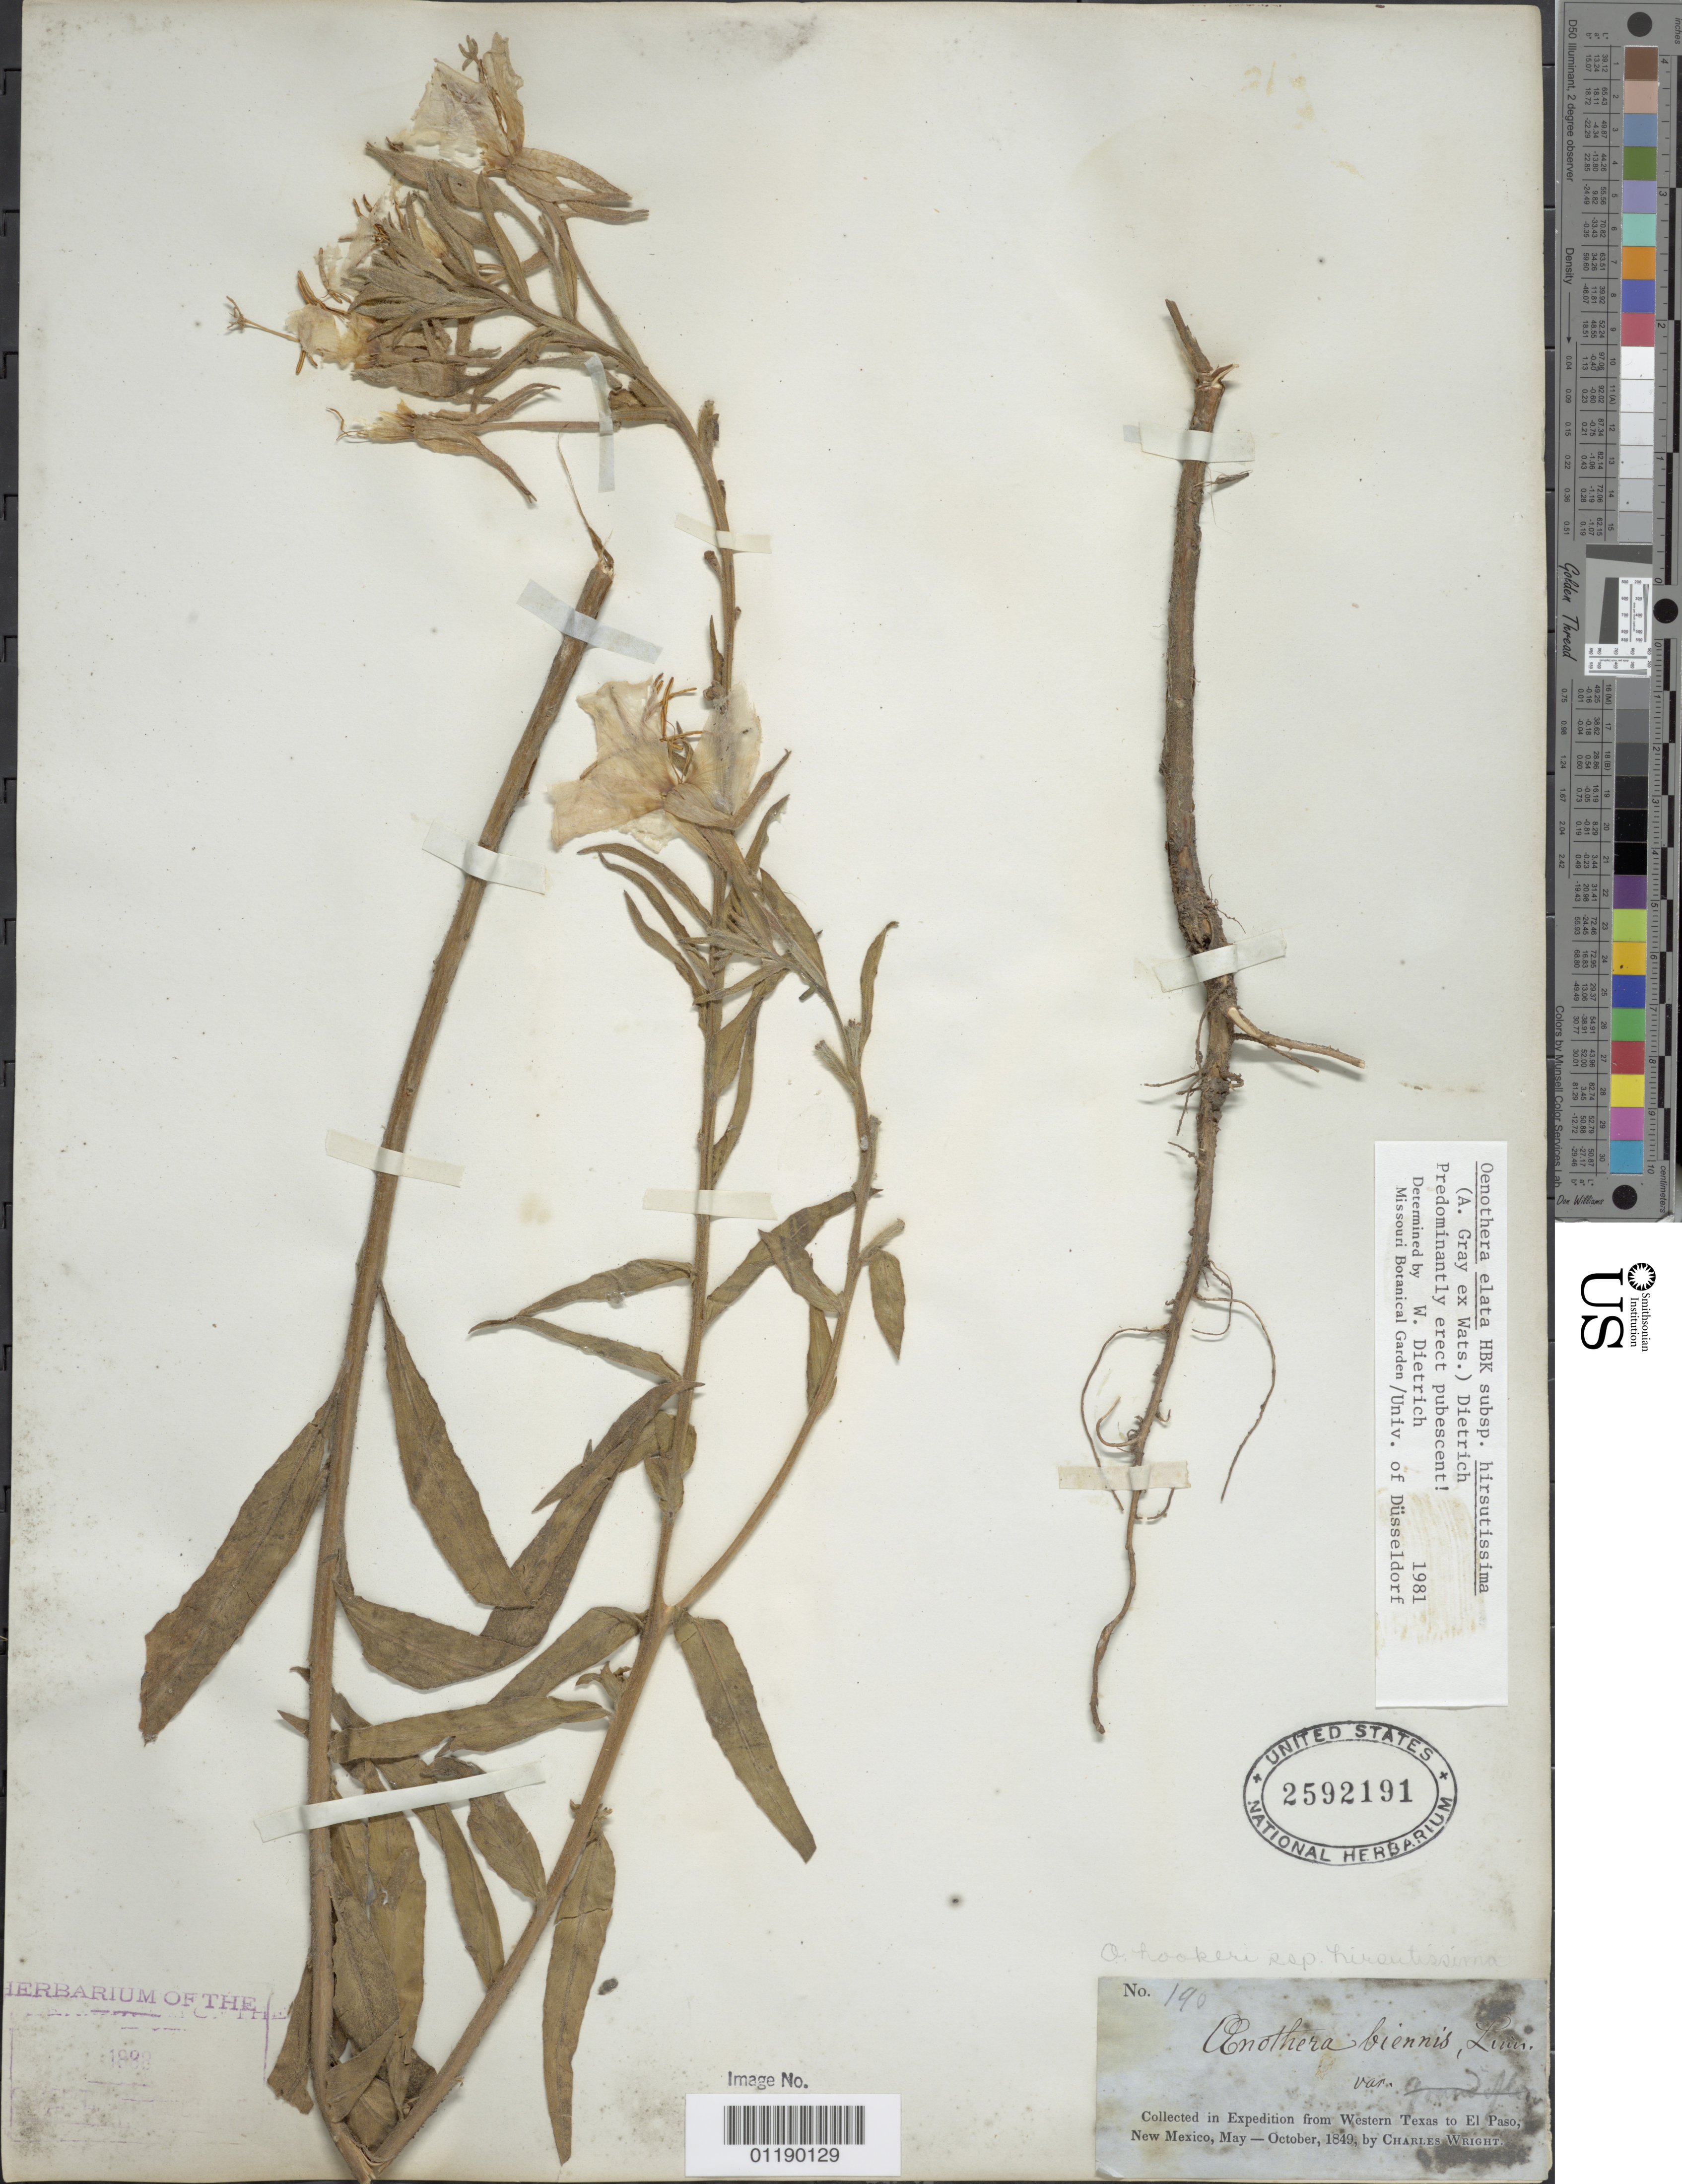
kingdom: Plantae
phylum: Tracheophyta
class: Magnoliopsida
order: Myrtales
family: Onagraceae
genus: Oenothera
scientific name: Oenothera elata subsp. hirsutissima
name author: (A. Gray ex S. Watson) W. Dietr.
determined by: Dietrich, W.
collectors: C. Wright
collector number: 190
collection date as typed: May 1849 to -- Oct 1849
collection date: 1849-05/1849-10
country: United States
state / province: New Mexico / Texas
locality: from Western Texas to El Paso, New Mexico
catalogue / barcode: US 2592191